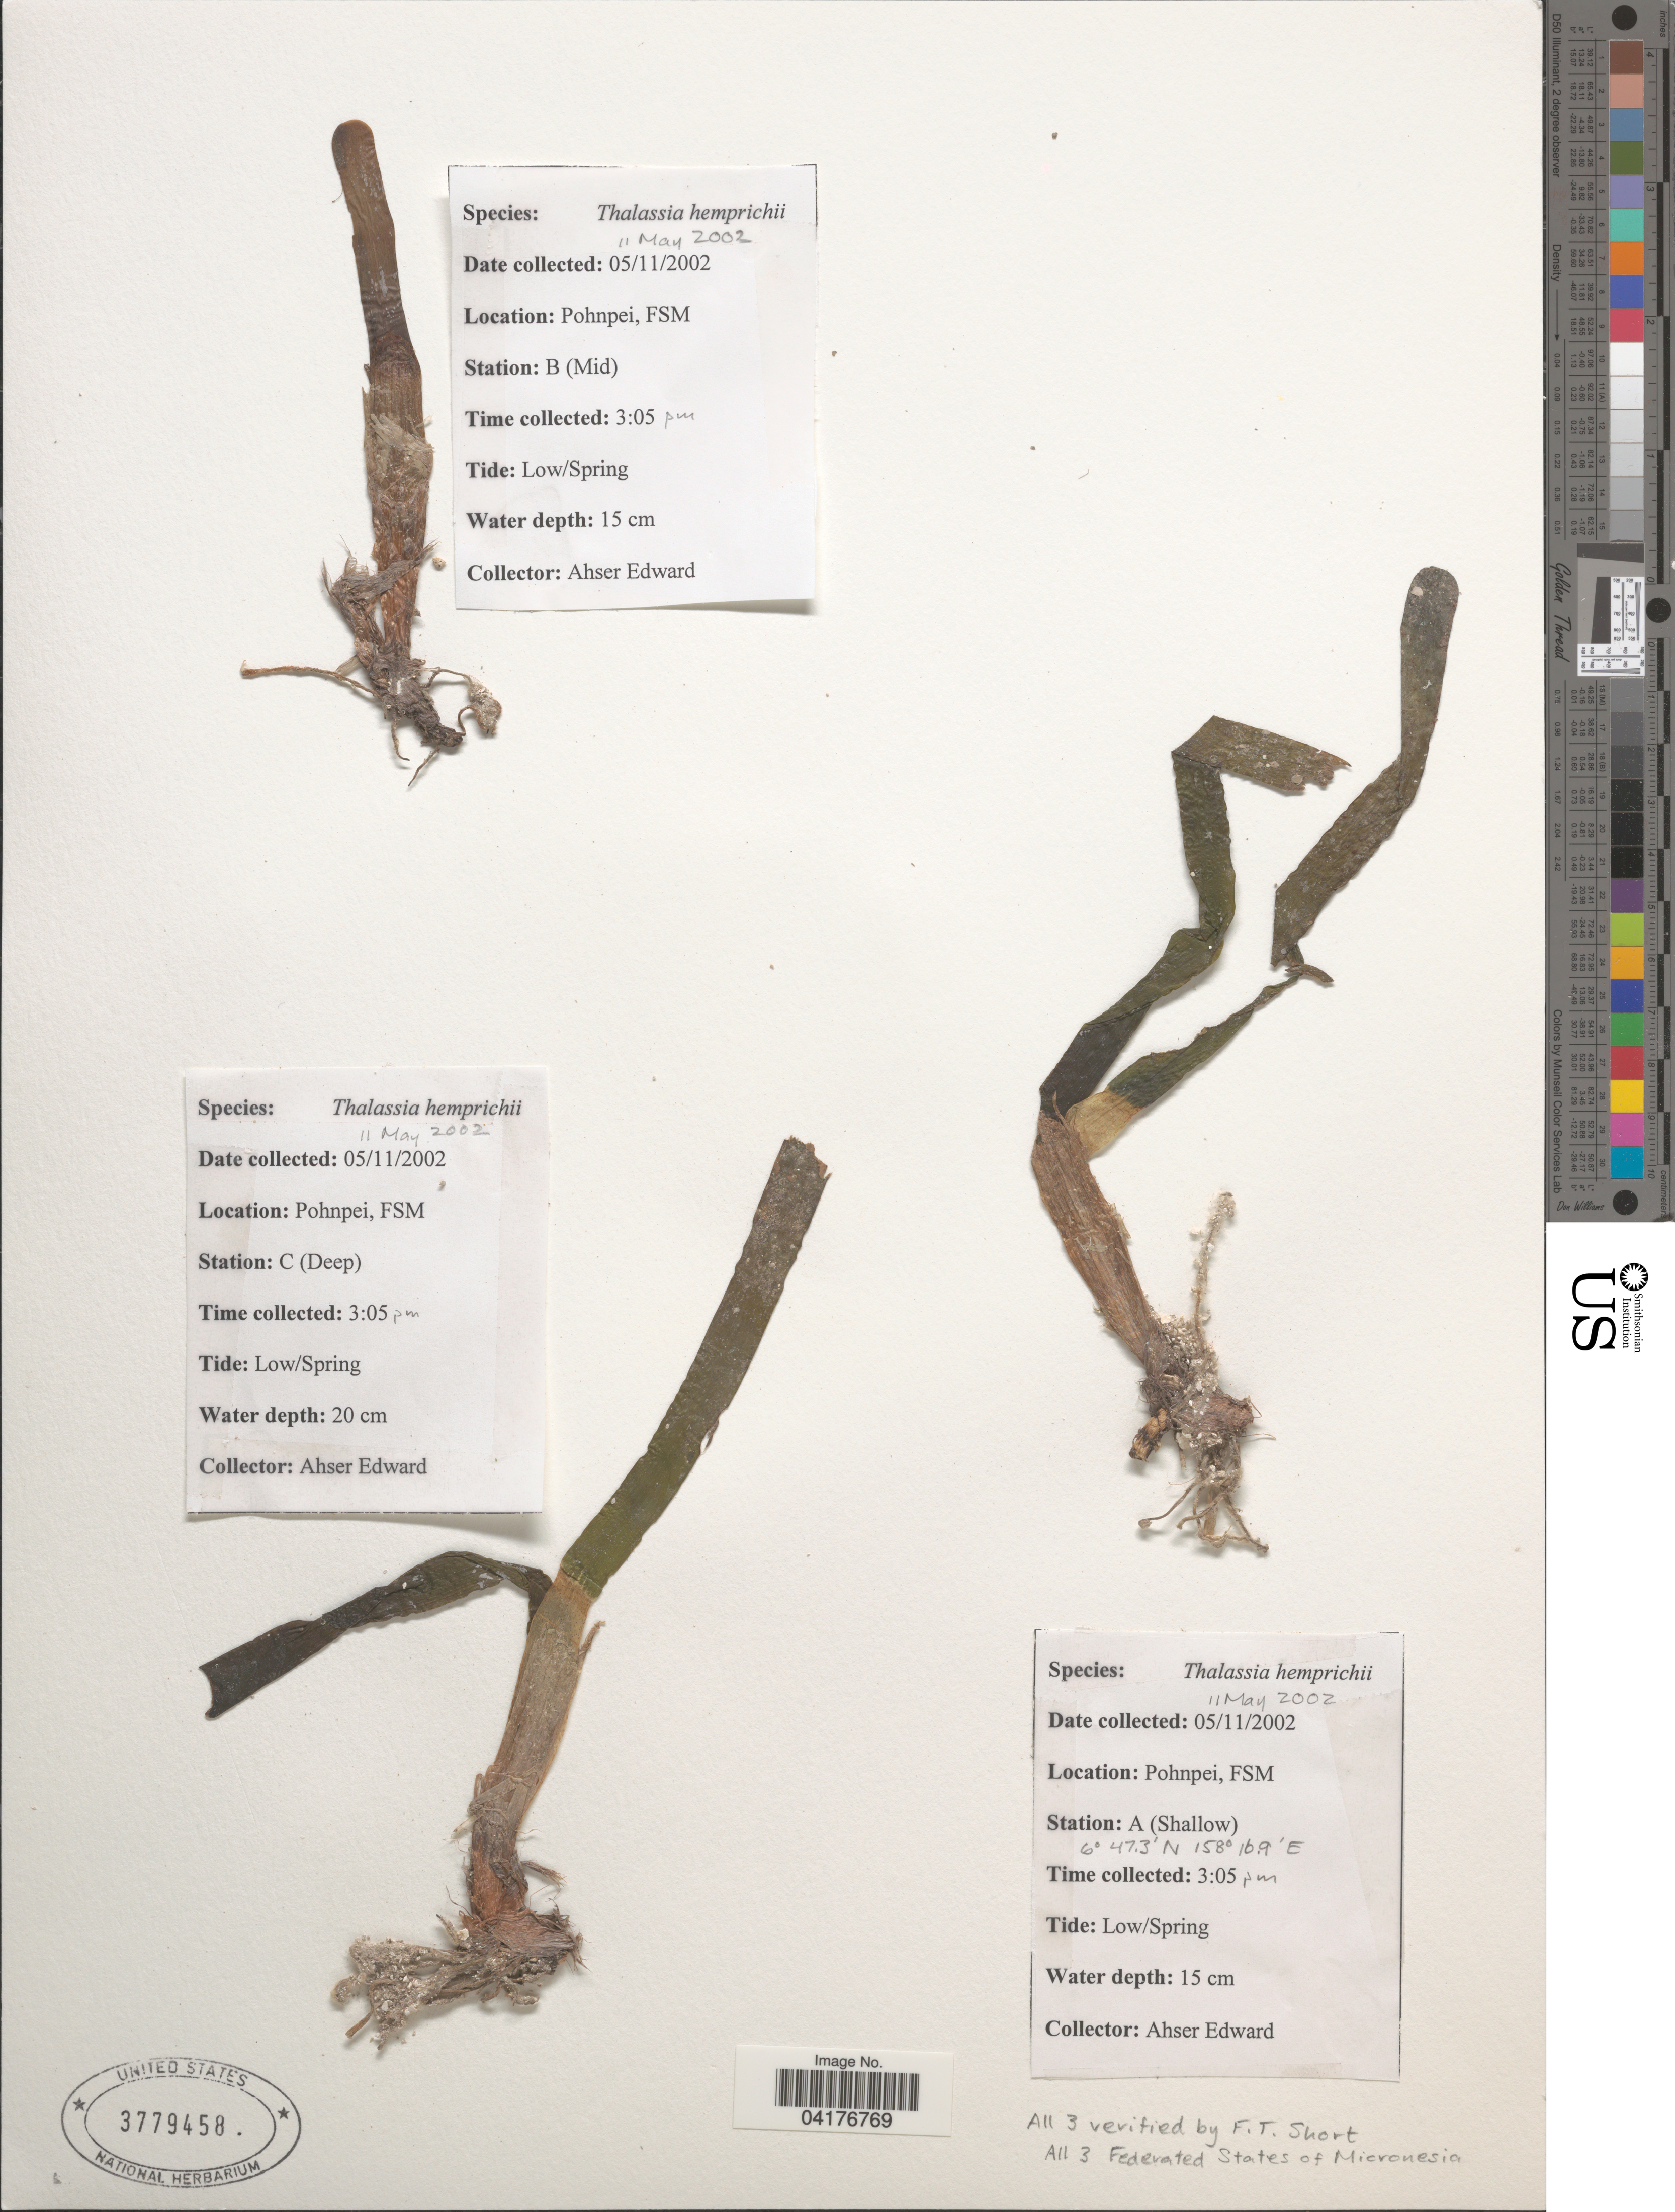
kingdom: Plantae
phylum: Tracheophyta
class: Liliopsida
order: Alismatales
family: Hydrocharitaceae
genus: Enhalus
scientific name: Enhalus acoroides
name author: (L. f.) Royle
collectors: A. Edward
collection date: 2002-05-11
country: Micronesia, Federated States of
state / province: Pohnpei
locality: Station: A (Shallow).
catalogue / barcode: US 3779458